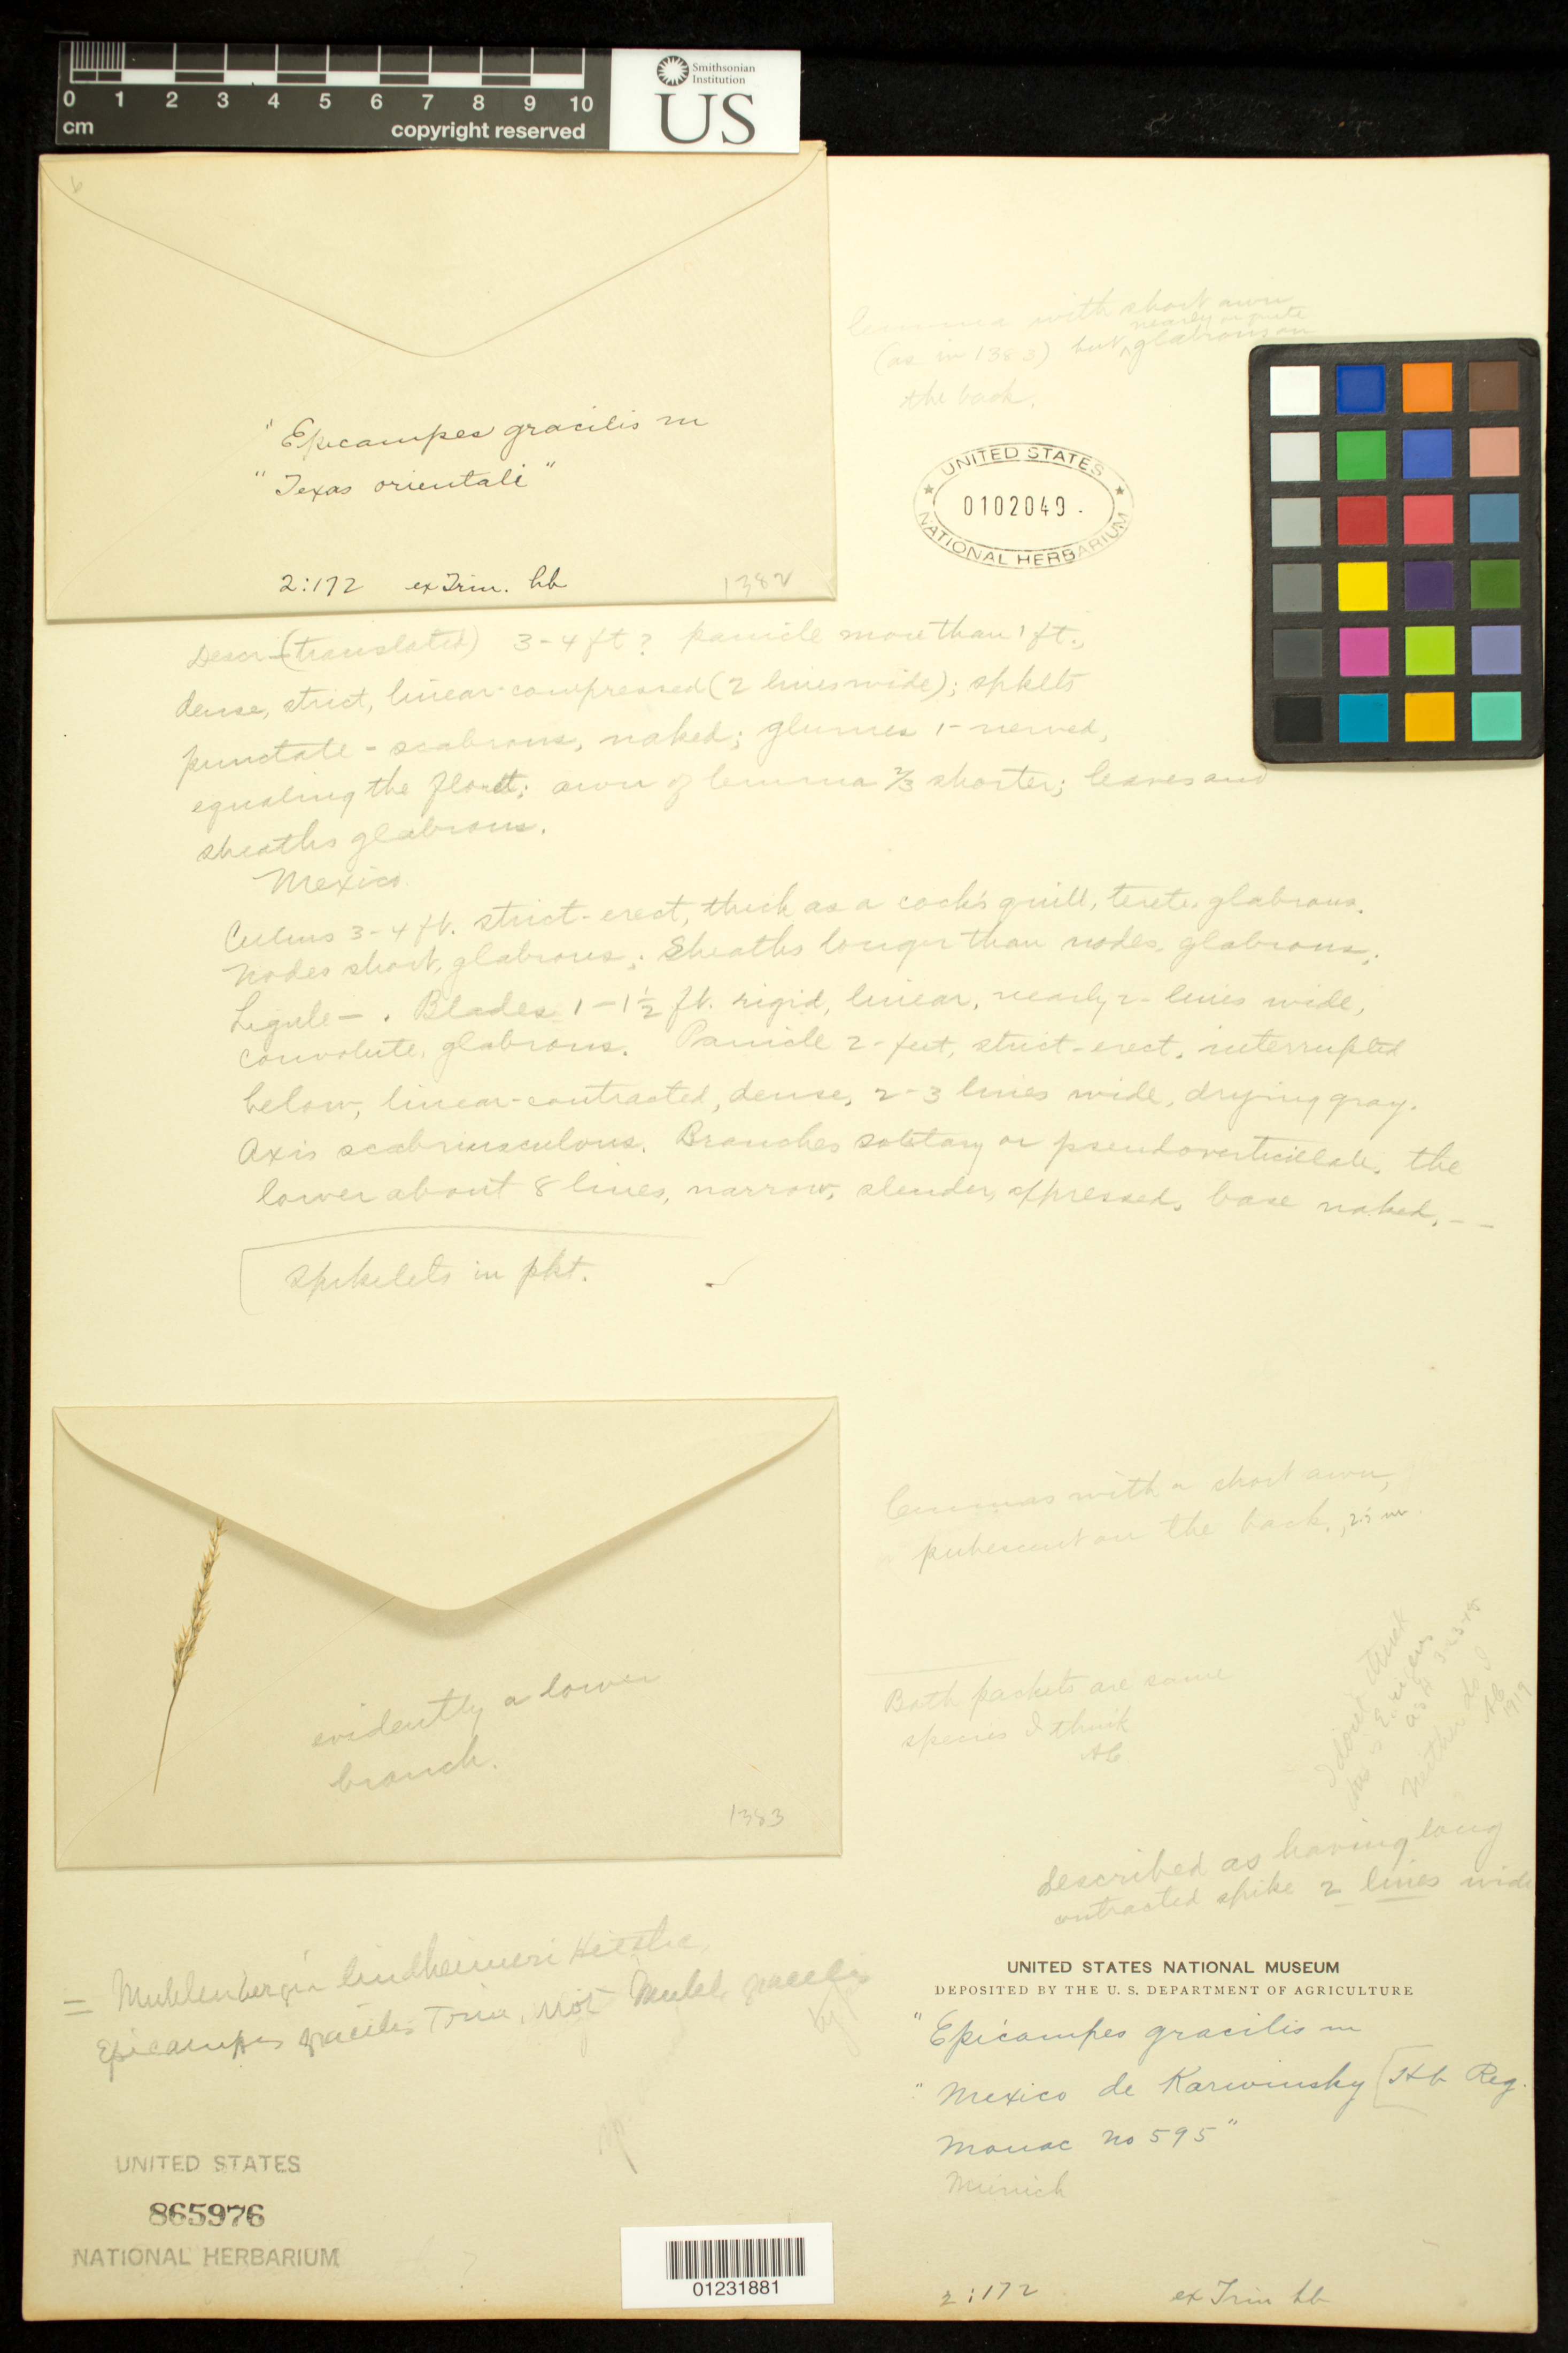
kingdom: Plantae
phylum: Tracheophyta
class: Liliopsida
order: Poales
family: Poaceae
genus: Epicampes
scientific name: Epicampes gracilis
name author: Trin.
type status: Type Collection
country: United States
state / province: Texas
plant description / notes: Fragmentary material of type specimen ex herb. Trin.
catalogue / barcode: US 865976